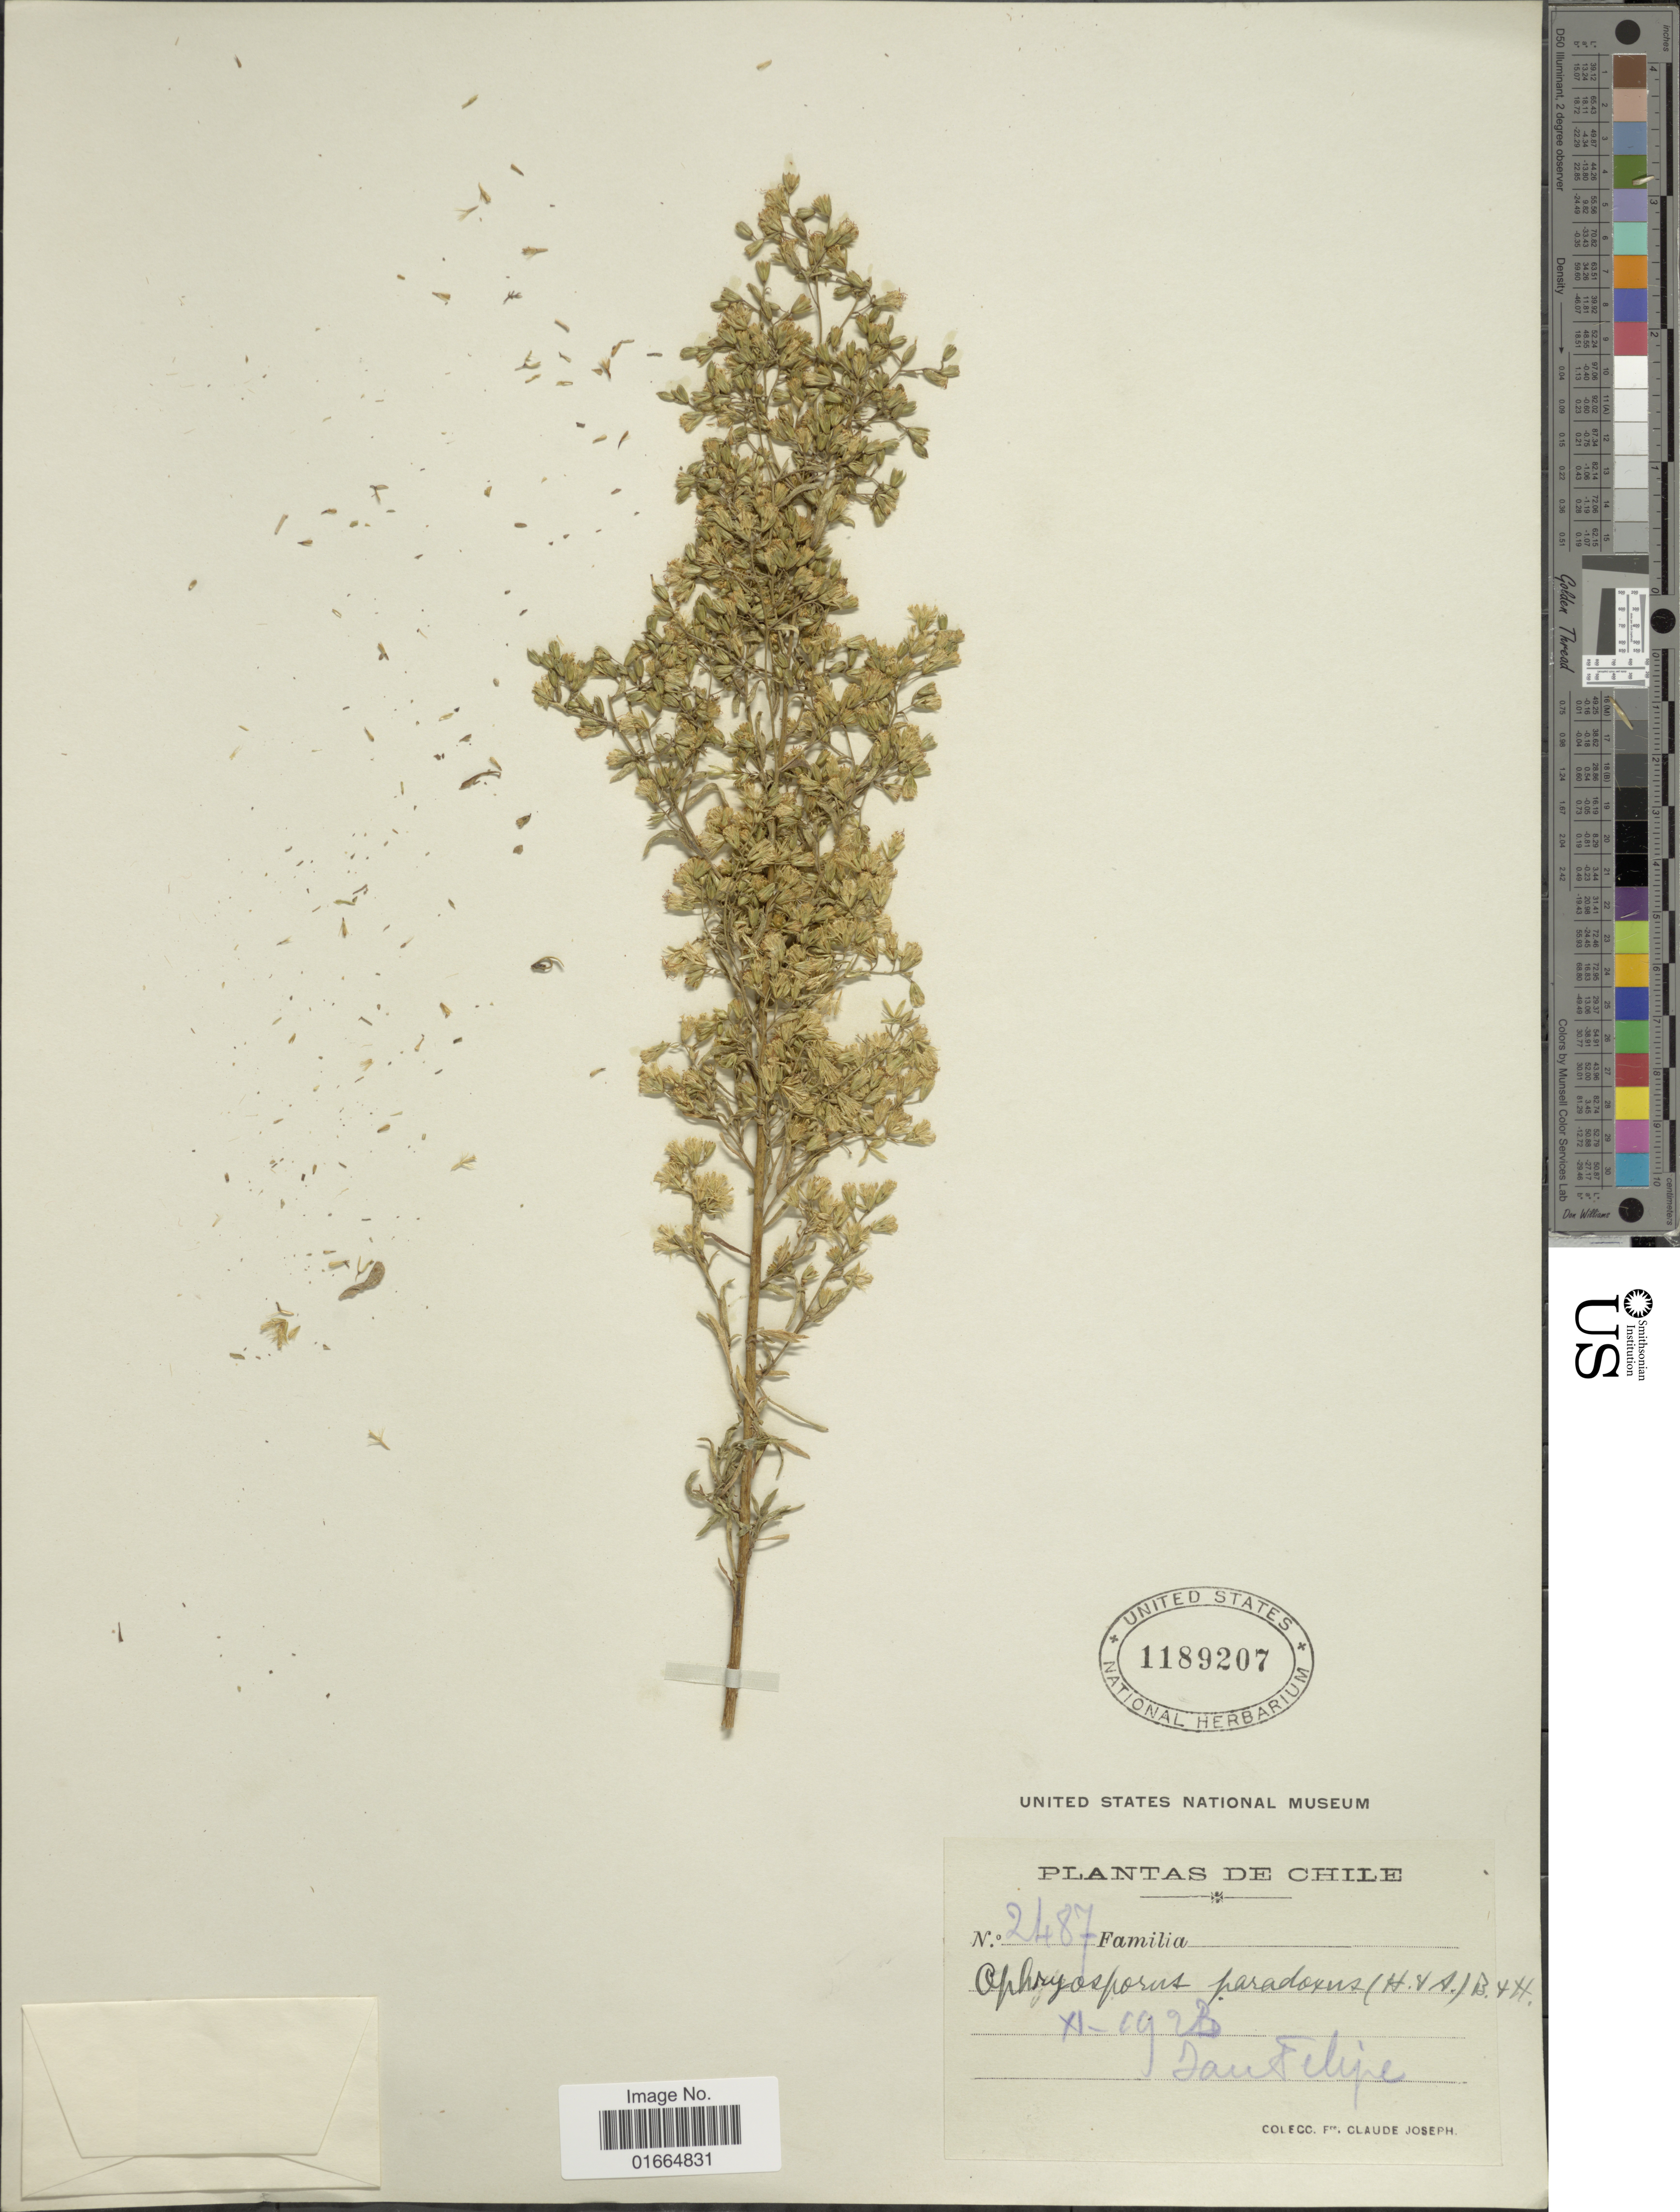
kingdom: Plantae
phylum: Tracheophyta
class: Magnoliopsida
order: Asterales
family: Asteraceae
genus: Ophryosporus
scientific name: Ophryosporus paradoxus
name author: (Hook. & Arn.) Benth. & Hook. f. ex B.D. Jacks.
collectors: Frere Claude Joseph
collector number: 2487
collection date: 1928-11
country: Chile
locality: San Felipe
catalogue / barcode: US 1189207